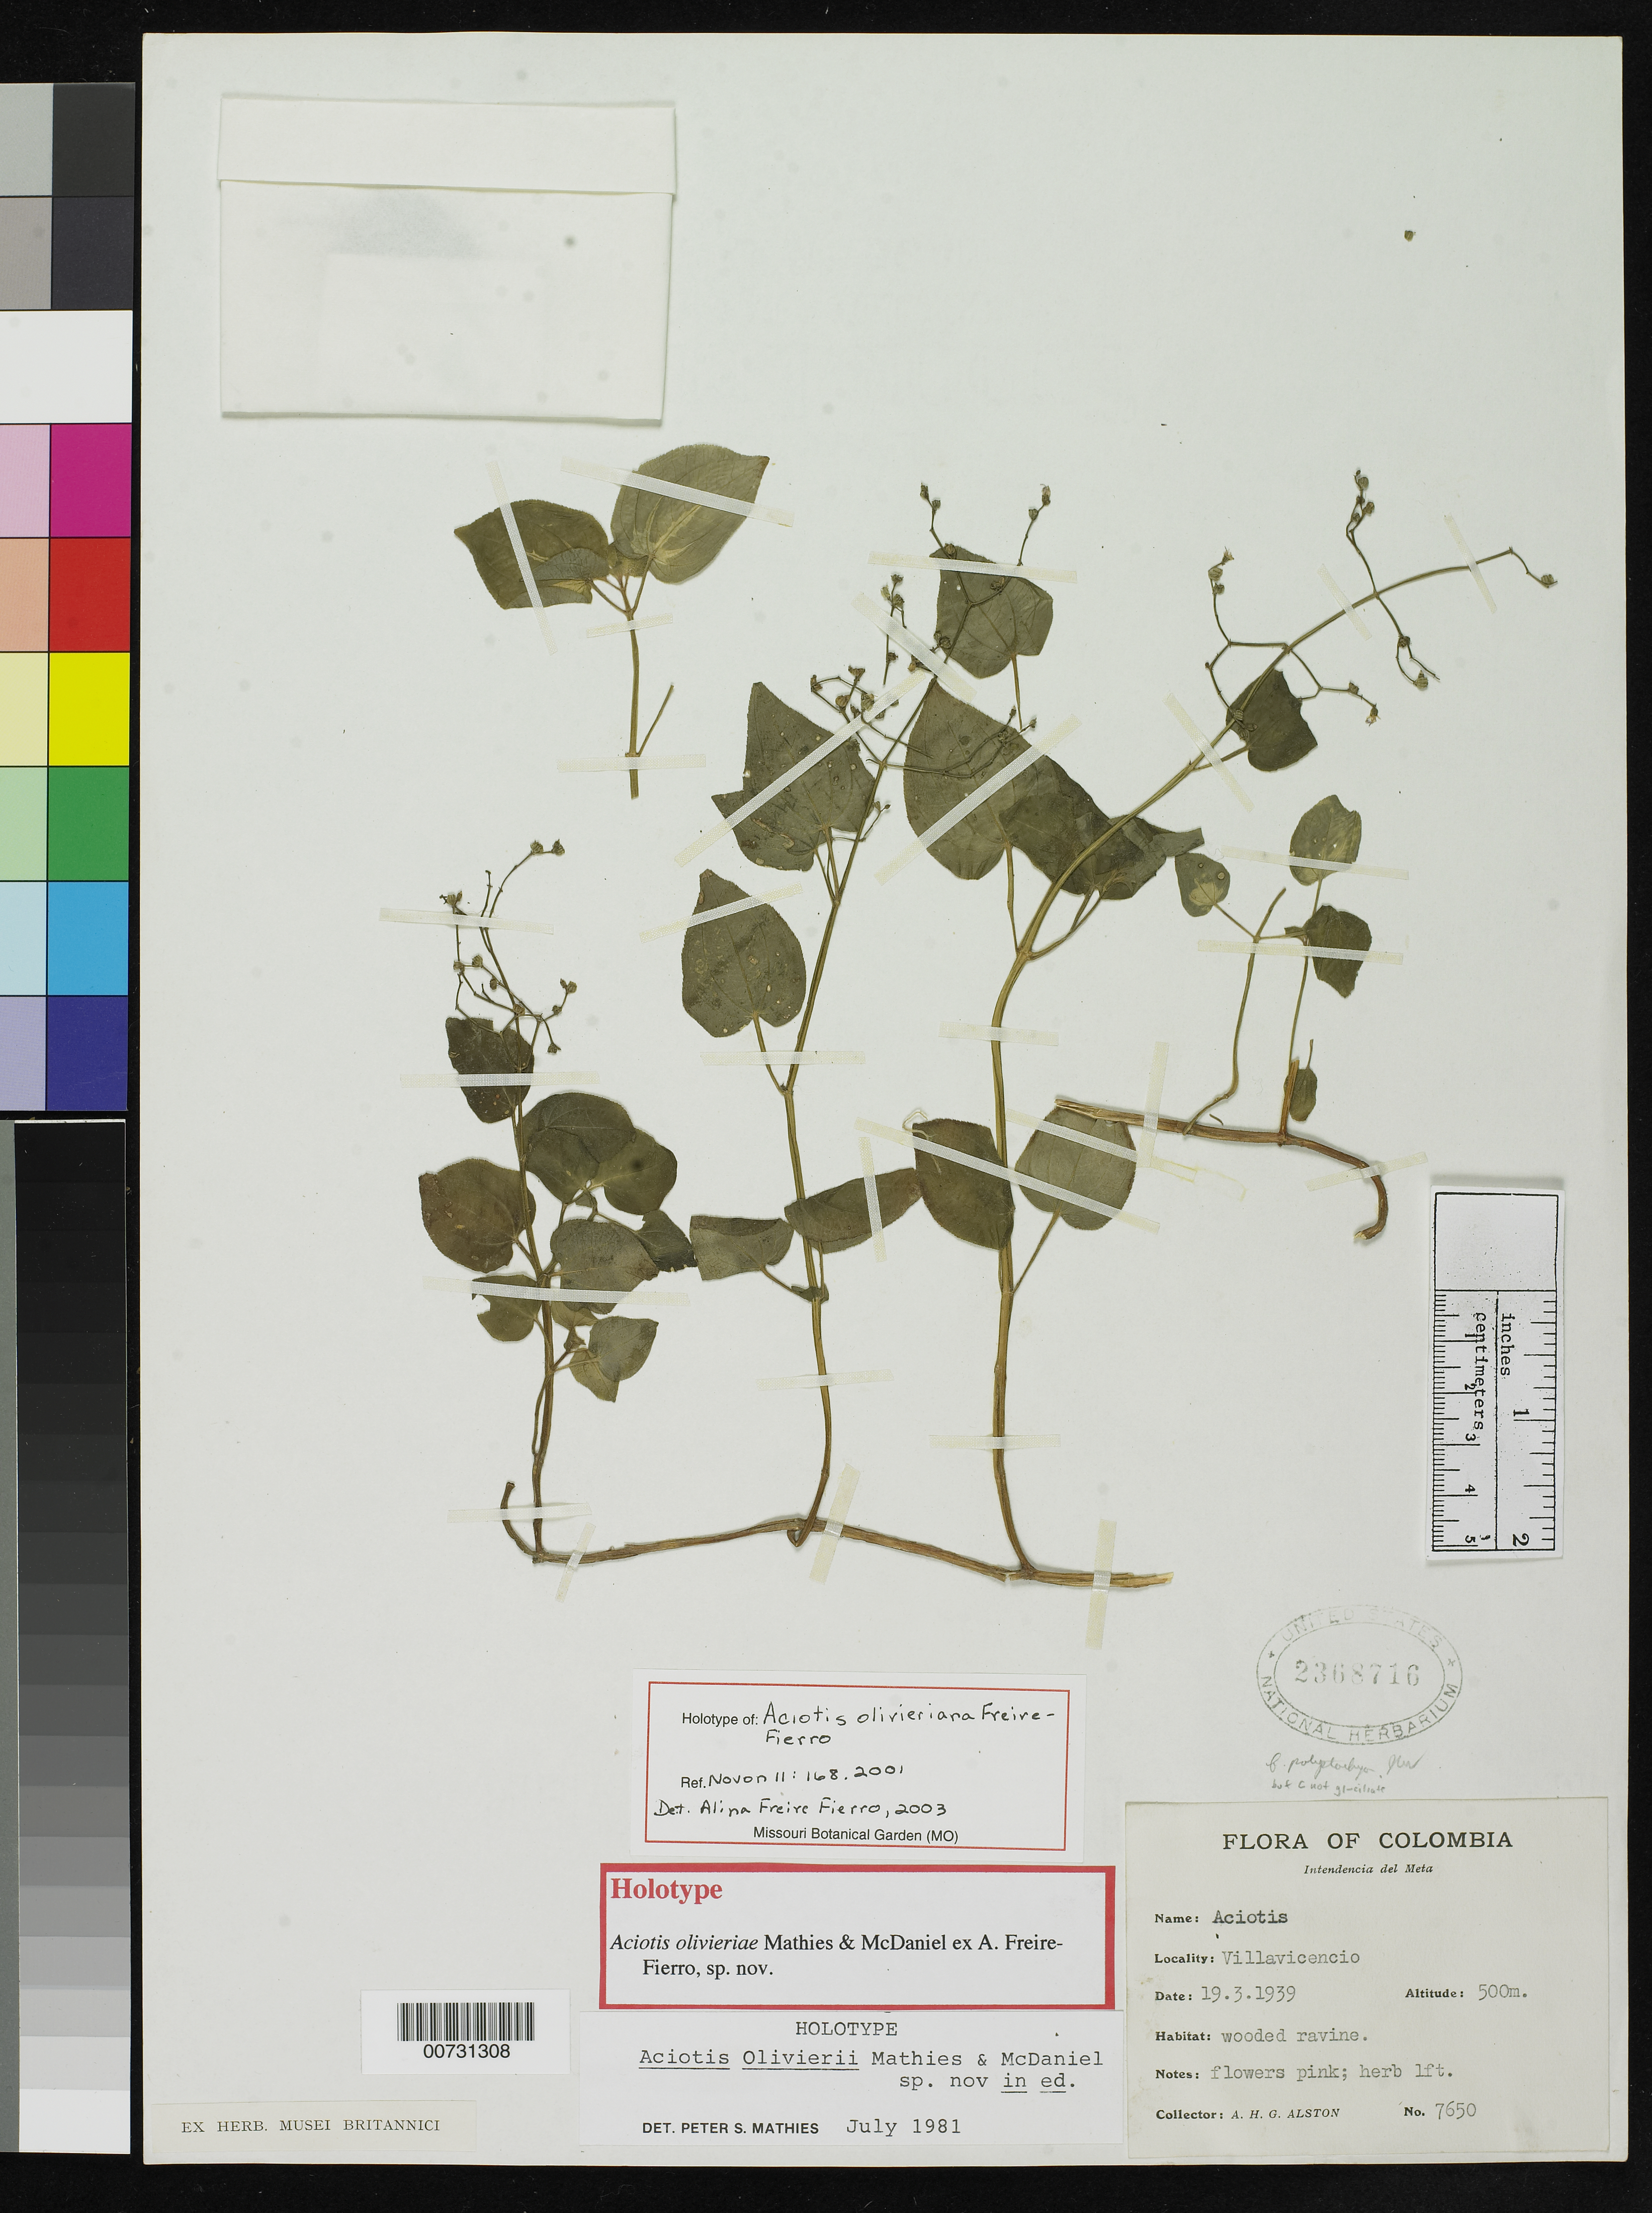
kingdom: Plantae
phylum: Tracheophyta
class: Magnoliopsida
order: Myrtales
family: Melastomataceae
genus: Aciotis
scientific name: Aciotis olivieriana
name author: Freire-Fierro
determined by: Freire-Fierro, A.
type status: Holotype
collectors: A. H. Alston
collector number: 7650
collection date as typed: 19 Mar 1939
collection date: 1939-03-19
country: Colombia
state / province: Meta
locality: Intendencia del Meta, Villavicencio.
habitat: Wooded ravine.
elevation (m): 500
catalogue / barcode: US 2368716